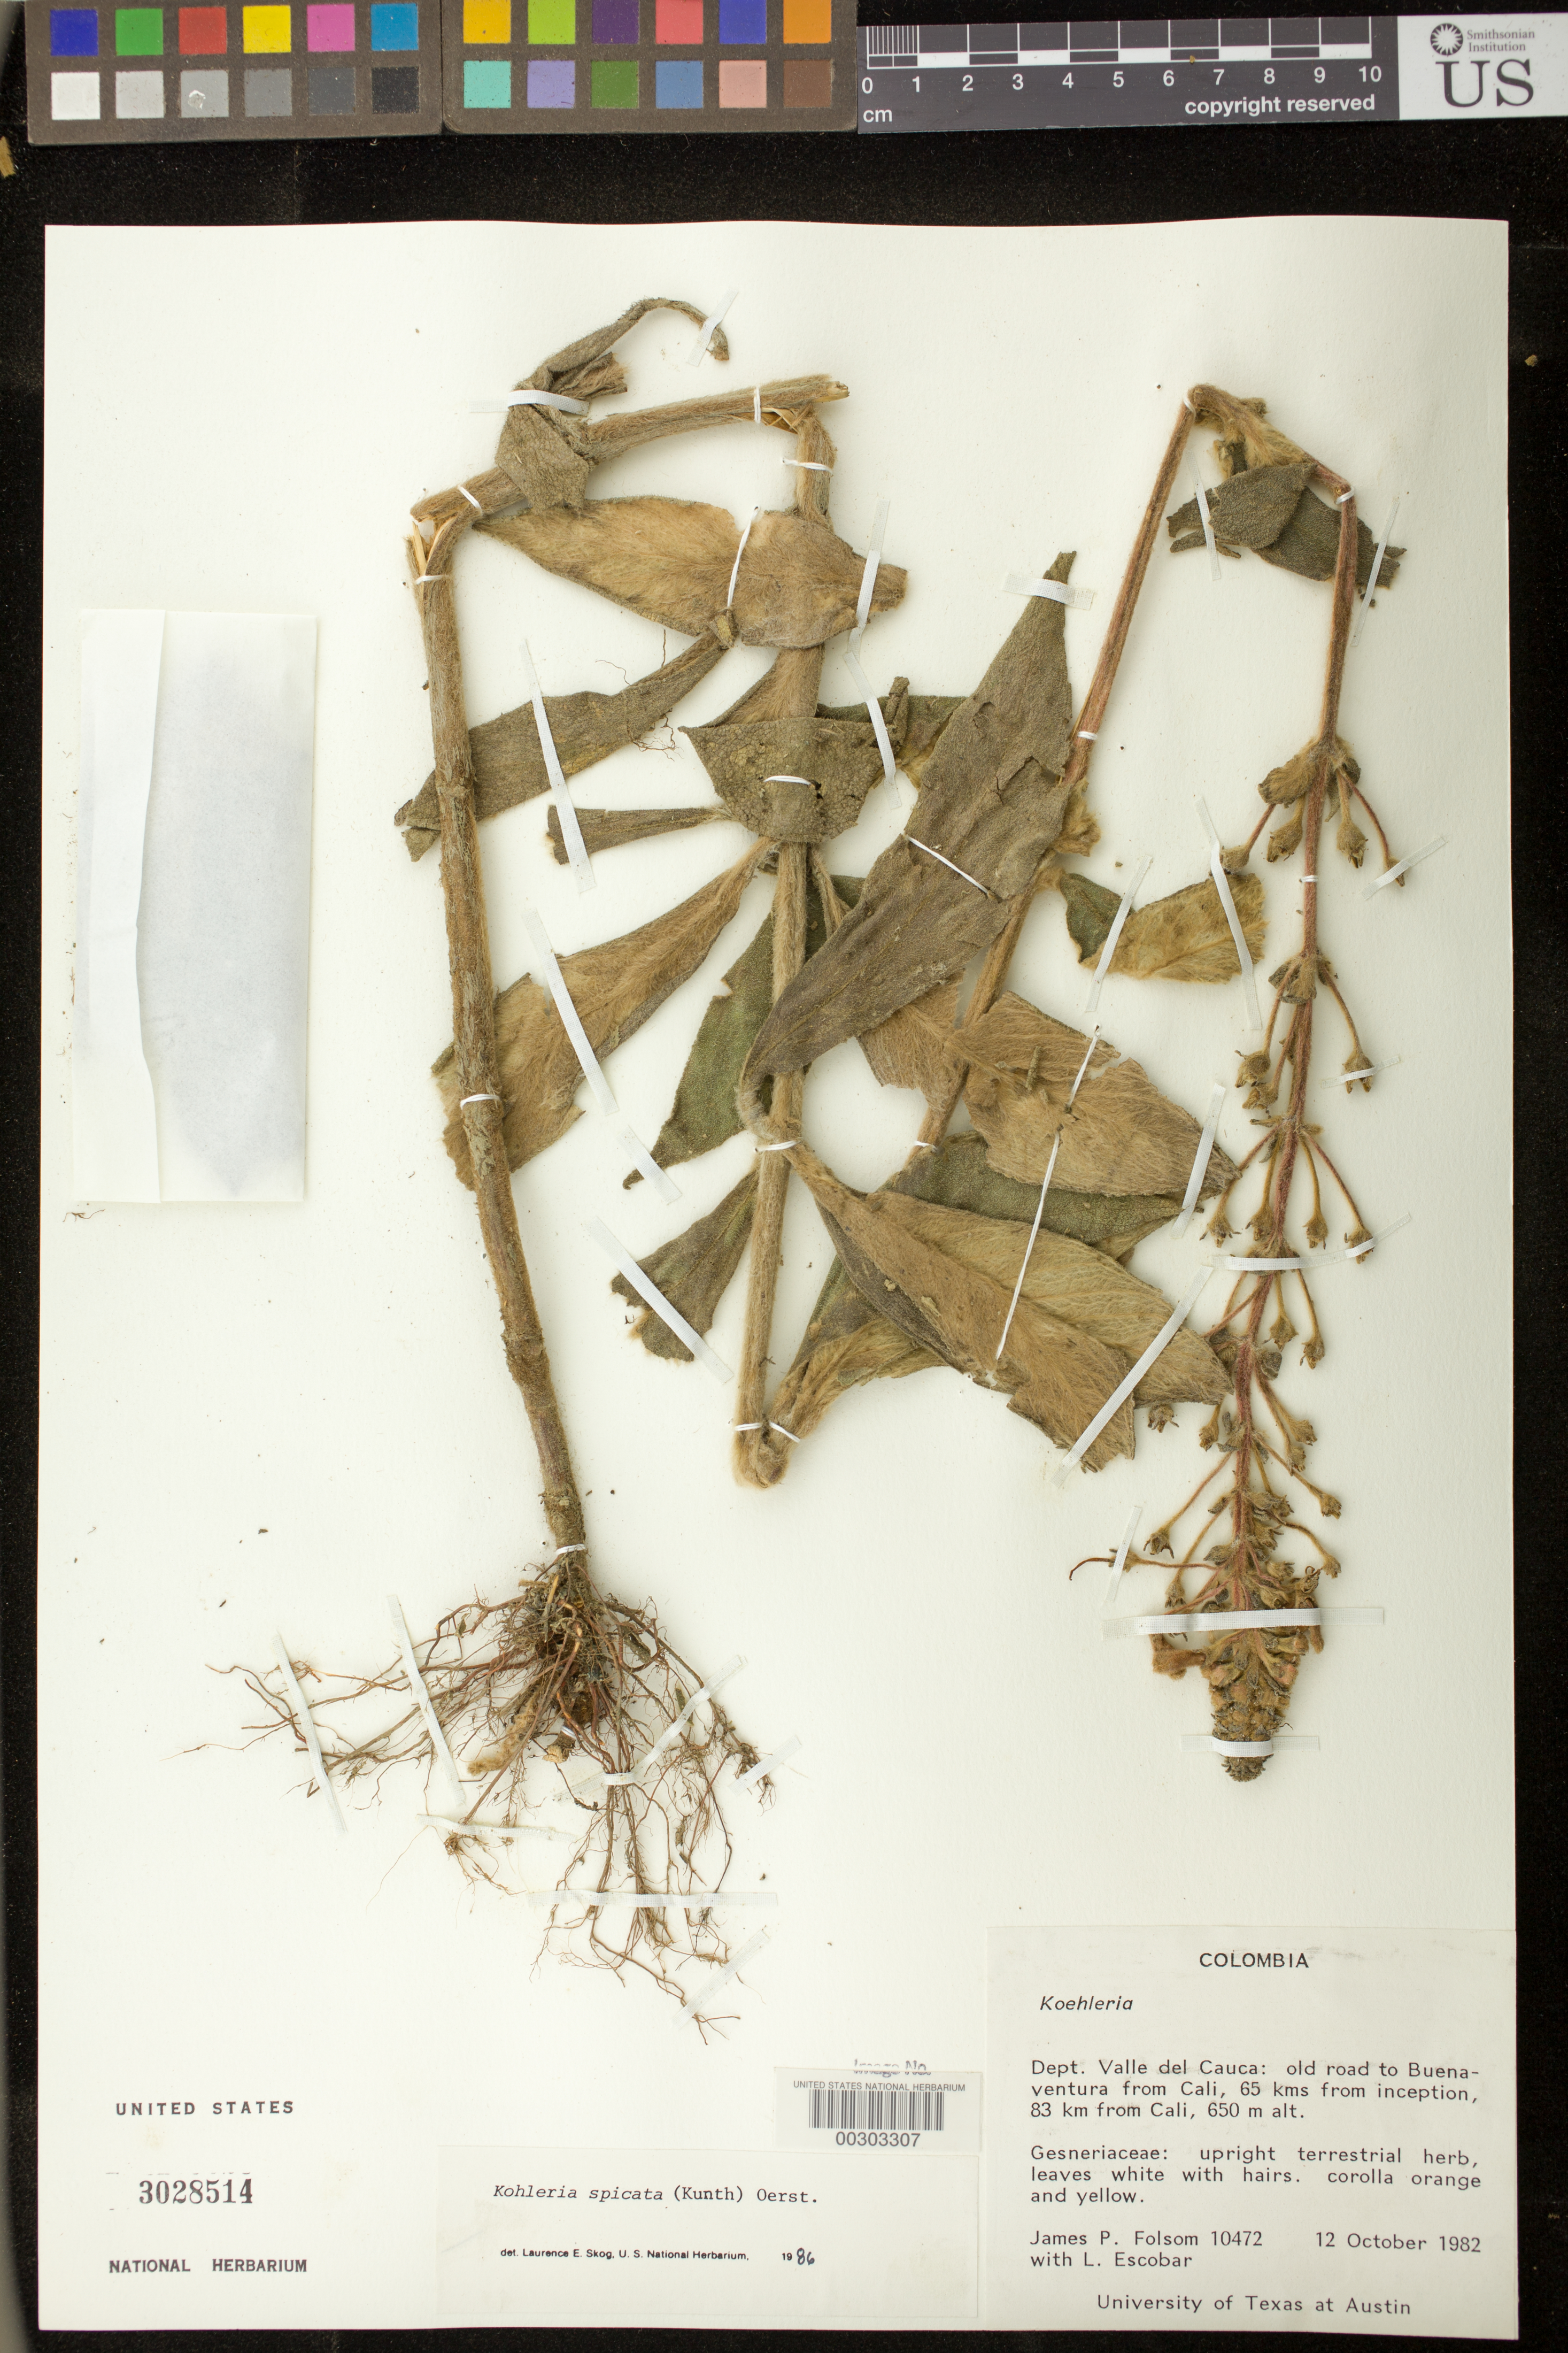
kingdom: Plantae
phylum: Tracheophyta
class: Magnoliopsida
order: Lamiales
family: Gesneriaceae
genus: Kohleria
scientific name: Kohleria spicata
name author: (Kunth) Oerst.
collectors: J. P. Folsom & L. K. de Escobar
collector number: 10472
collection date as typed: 12 Oct 1982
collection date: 1982-10-12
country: Colombia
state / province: Valle del Cauca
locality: Old road to Buenaventura from Cali, 65 km from Inception, 83 km from Cali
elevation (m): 650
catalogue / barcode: US 3028514